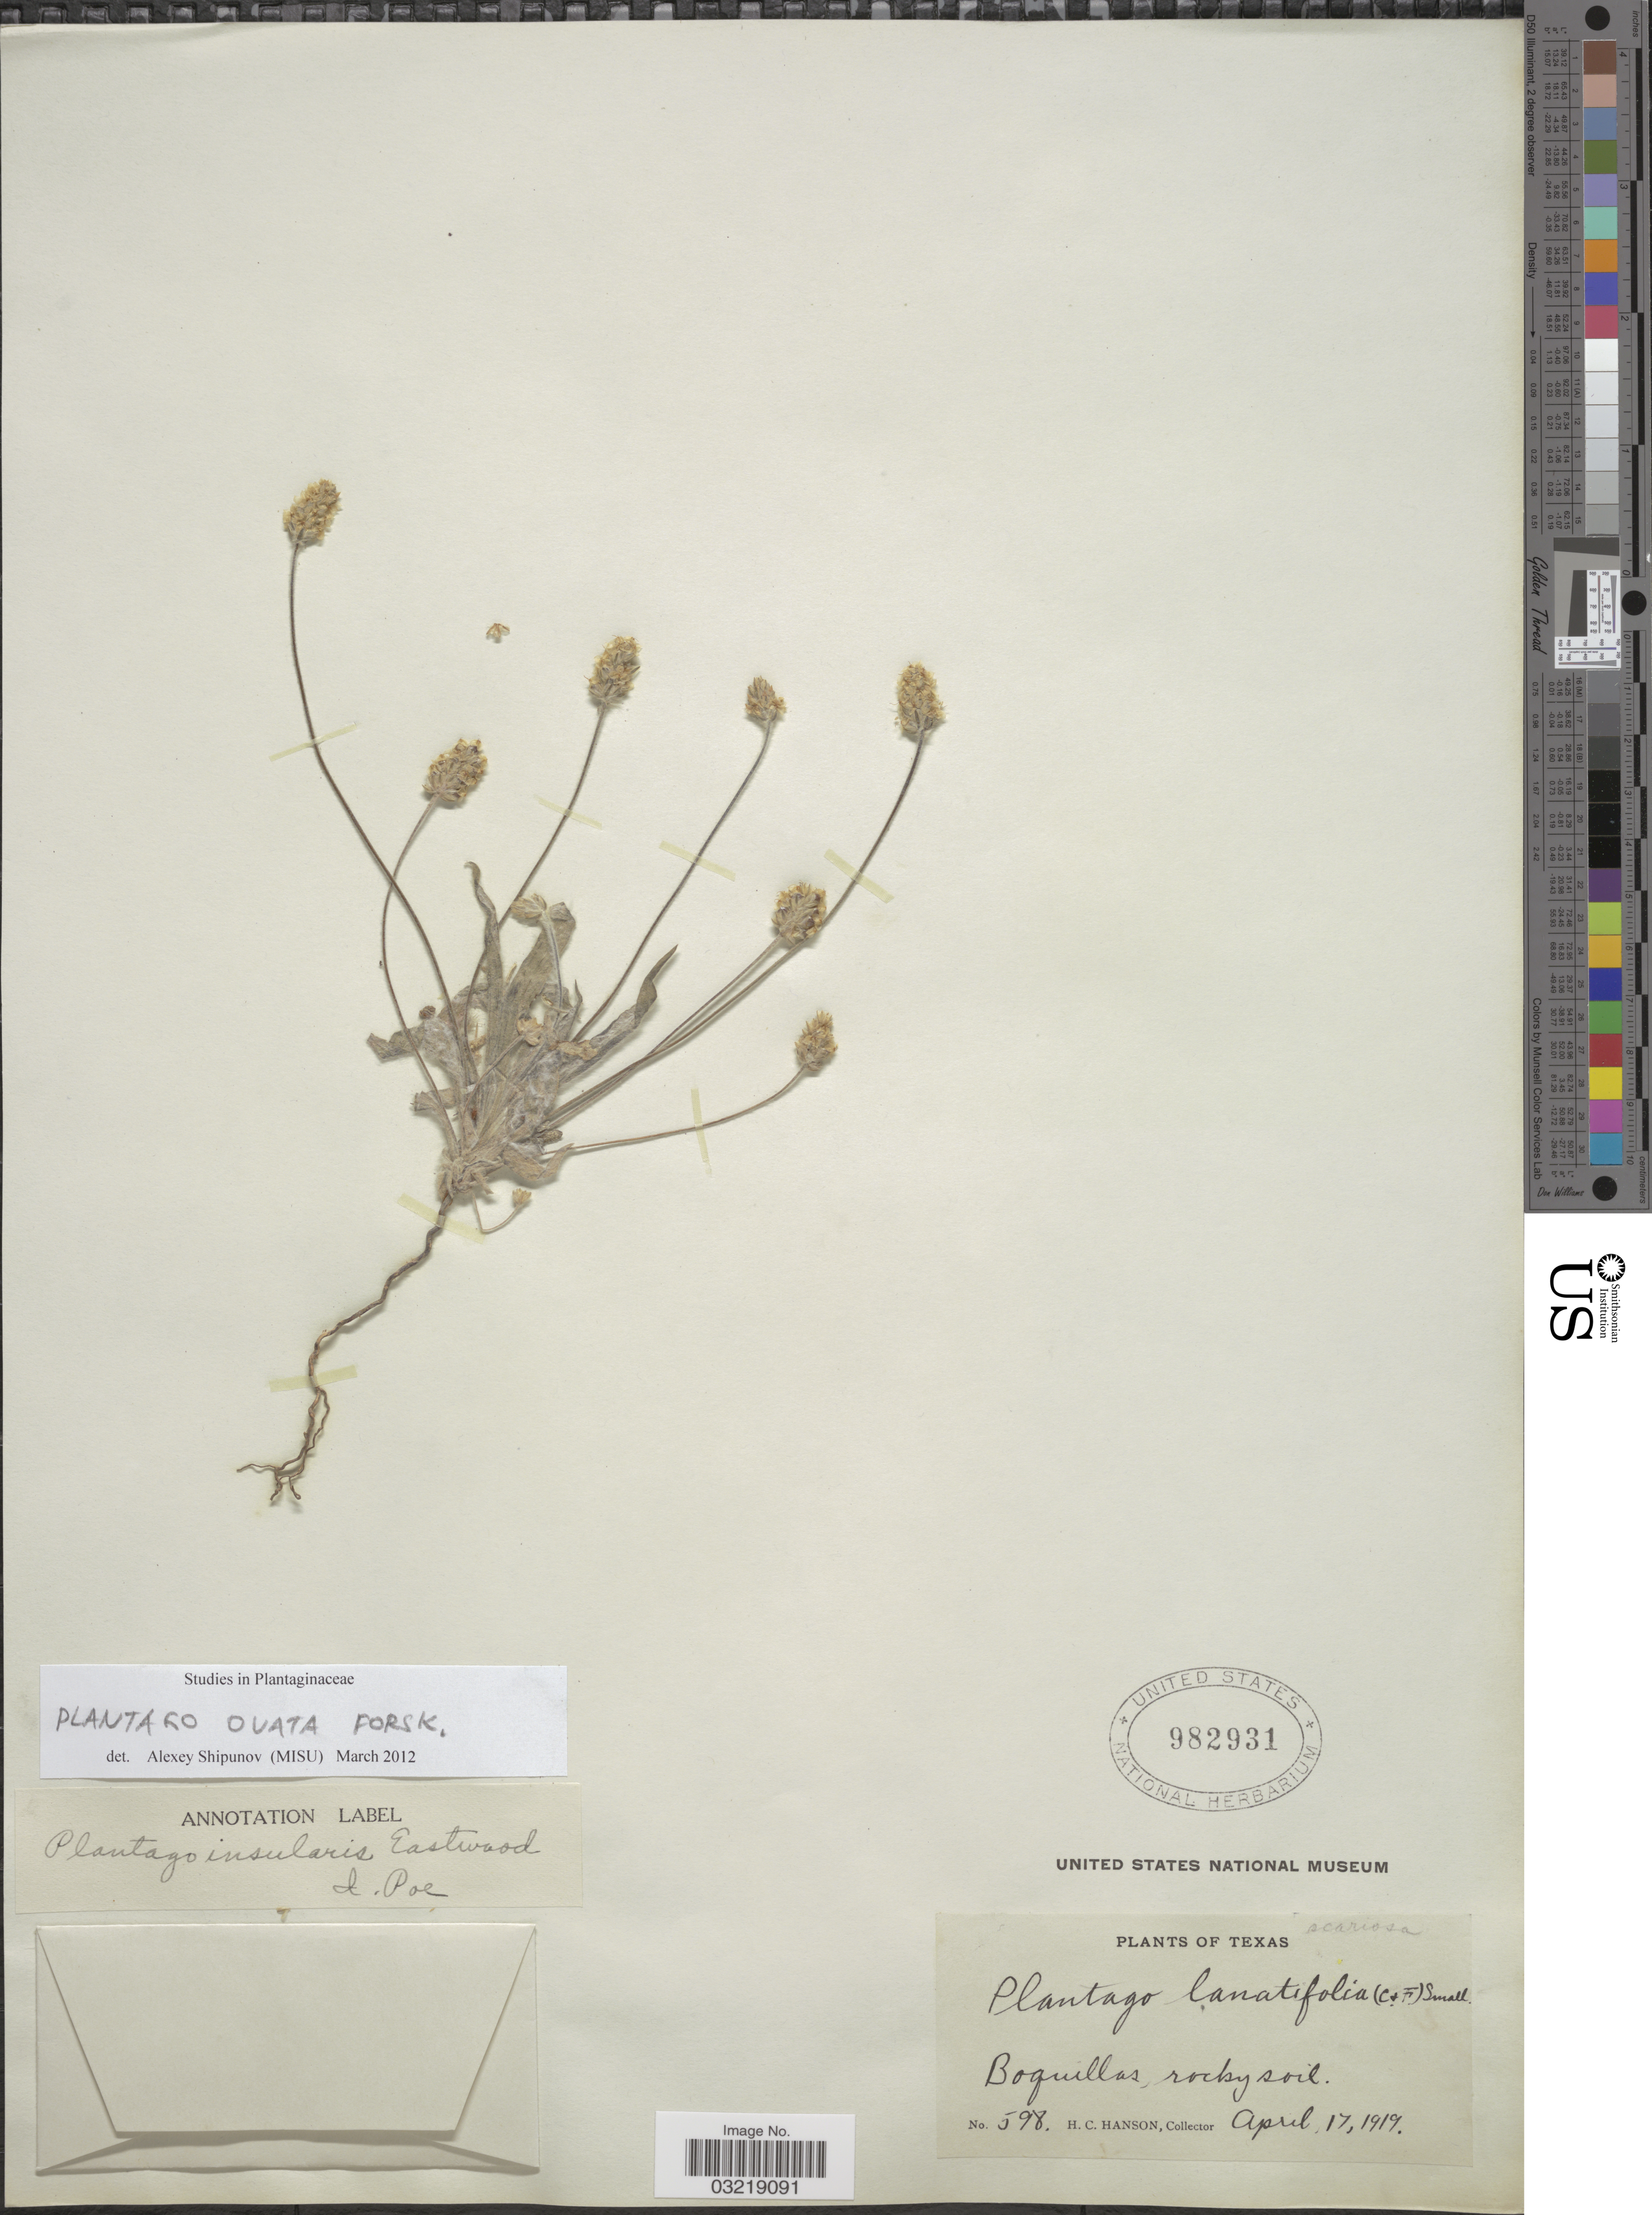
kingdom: Plantae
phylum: Tracheophyta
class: Magnoliopsida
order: Lamiales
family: Plantaginaceae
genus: Plantago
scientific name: Plantago ovata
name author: Forssk.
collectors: H. Hanson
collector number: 598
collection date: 1919-04-17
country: United States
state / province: Texas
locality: Boquillas.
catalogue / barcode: US 982931